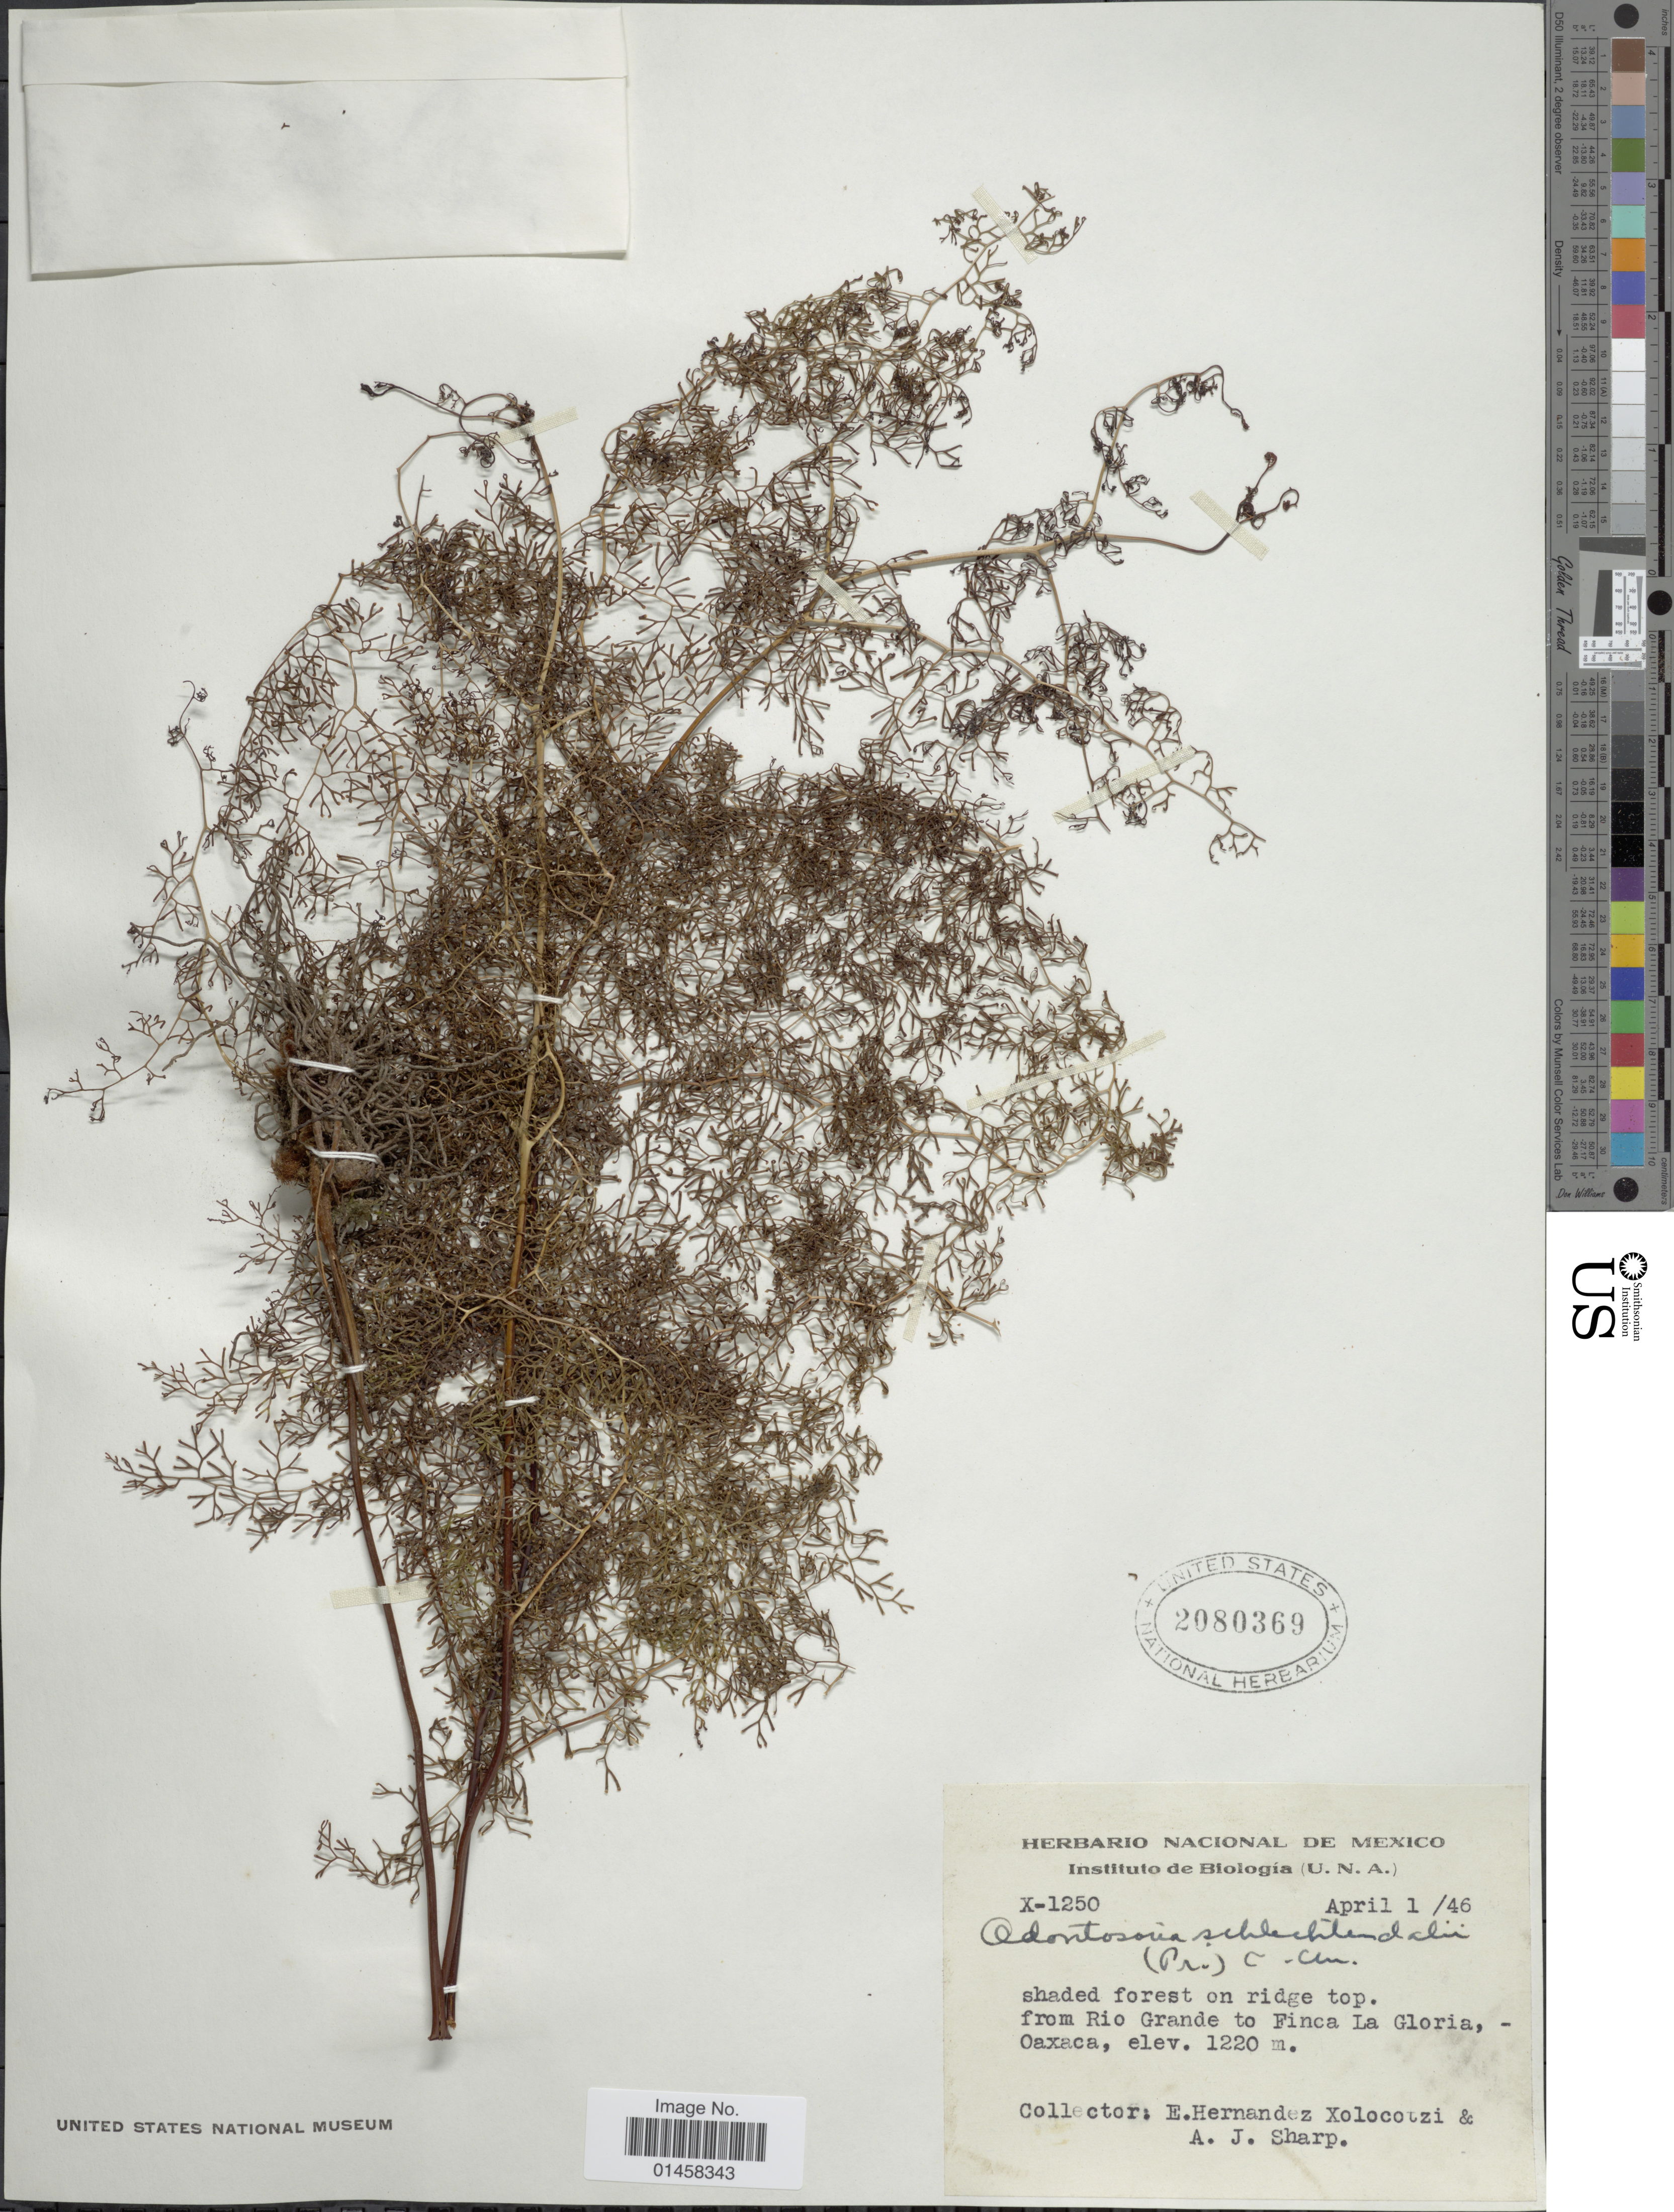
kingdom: Plantae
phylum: Tracheophyta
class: Polypodiopsida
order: Polypodiales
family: Lindsaeaceae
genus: Odontosoria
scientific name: Odontosoria schlechtendalii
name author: (C. Presl) C. Chr.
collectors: E. Hernández & A. J. Sharp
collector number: X-1250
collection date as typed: Transcribed d/m/y: 1/4/46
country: Mexico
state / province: Oaxaca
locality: From Rio Grande to Finca La Gloria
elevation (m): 1220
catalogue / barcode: US 2080369